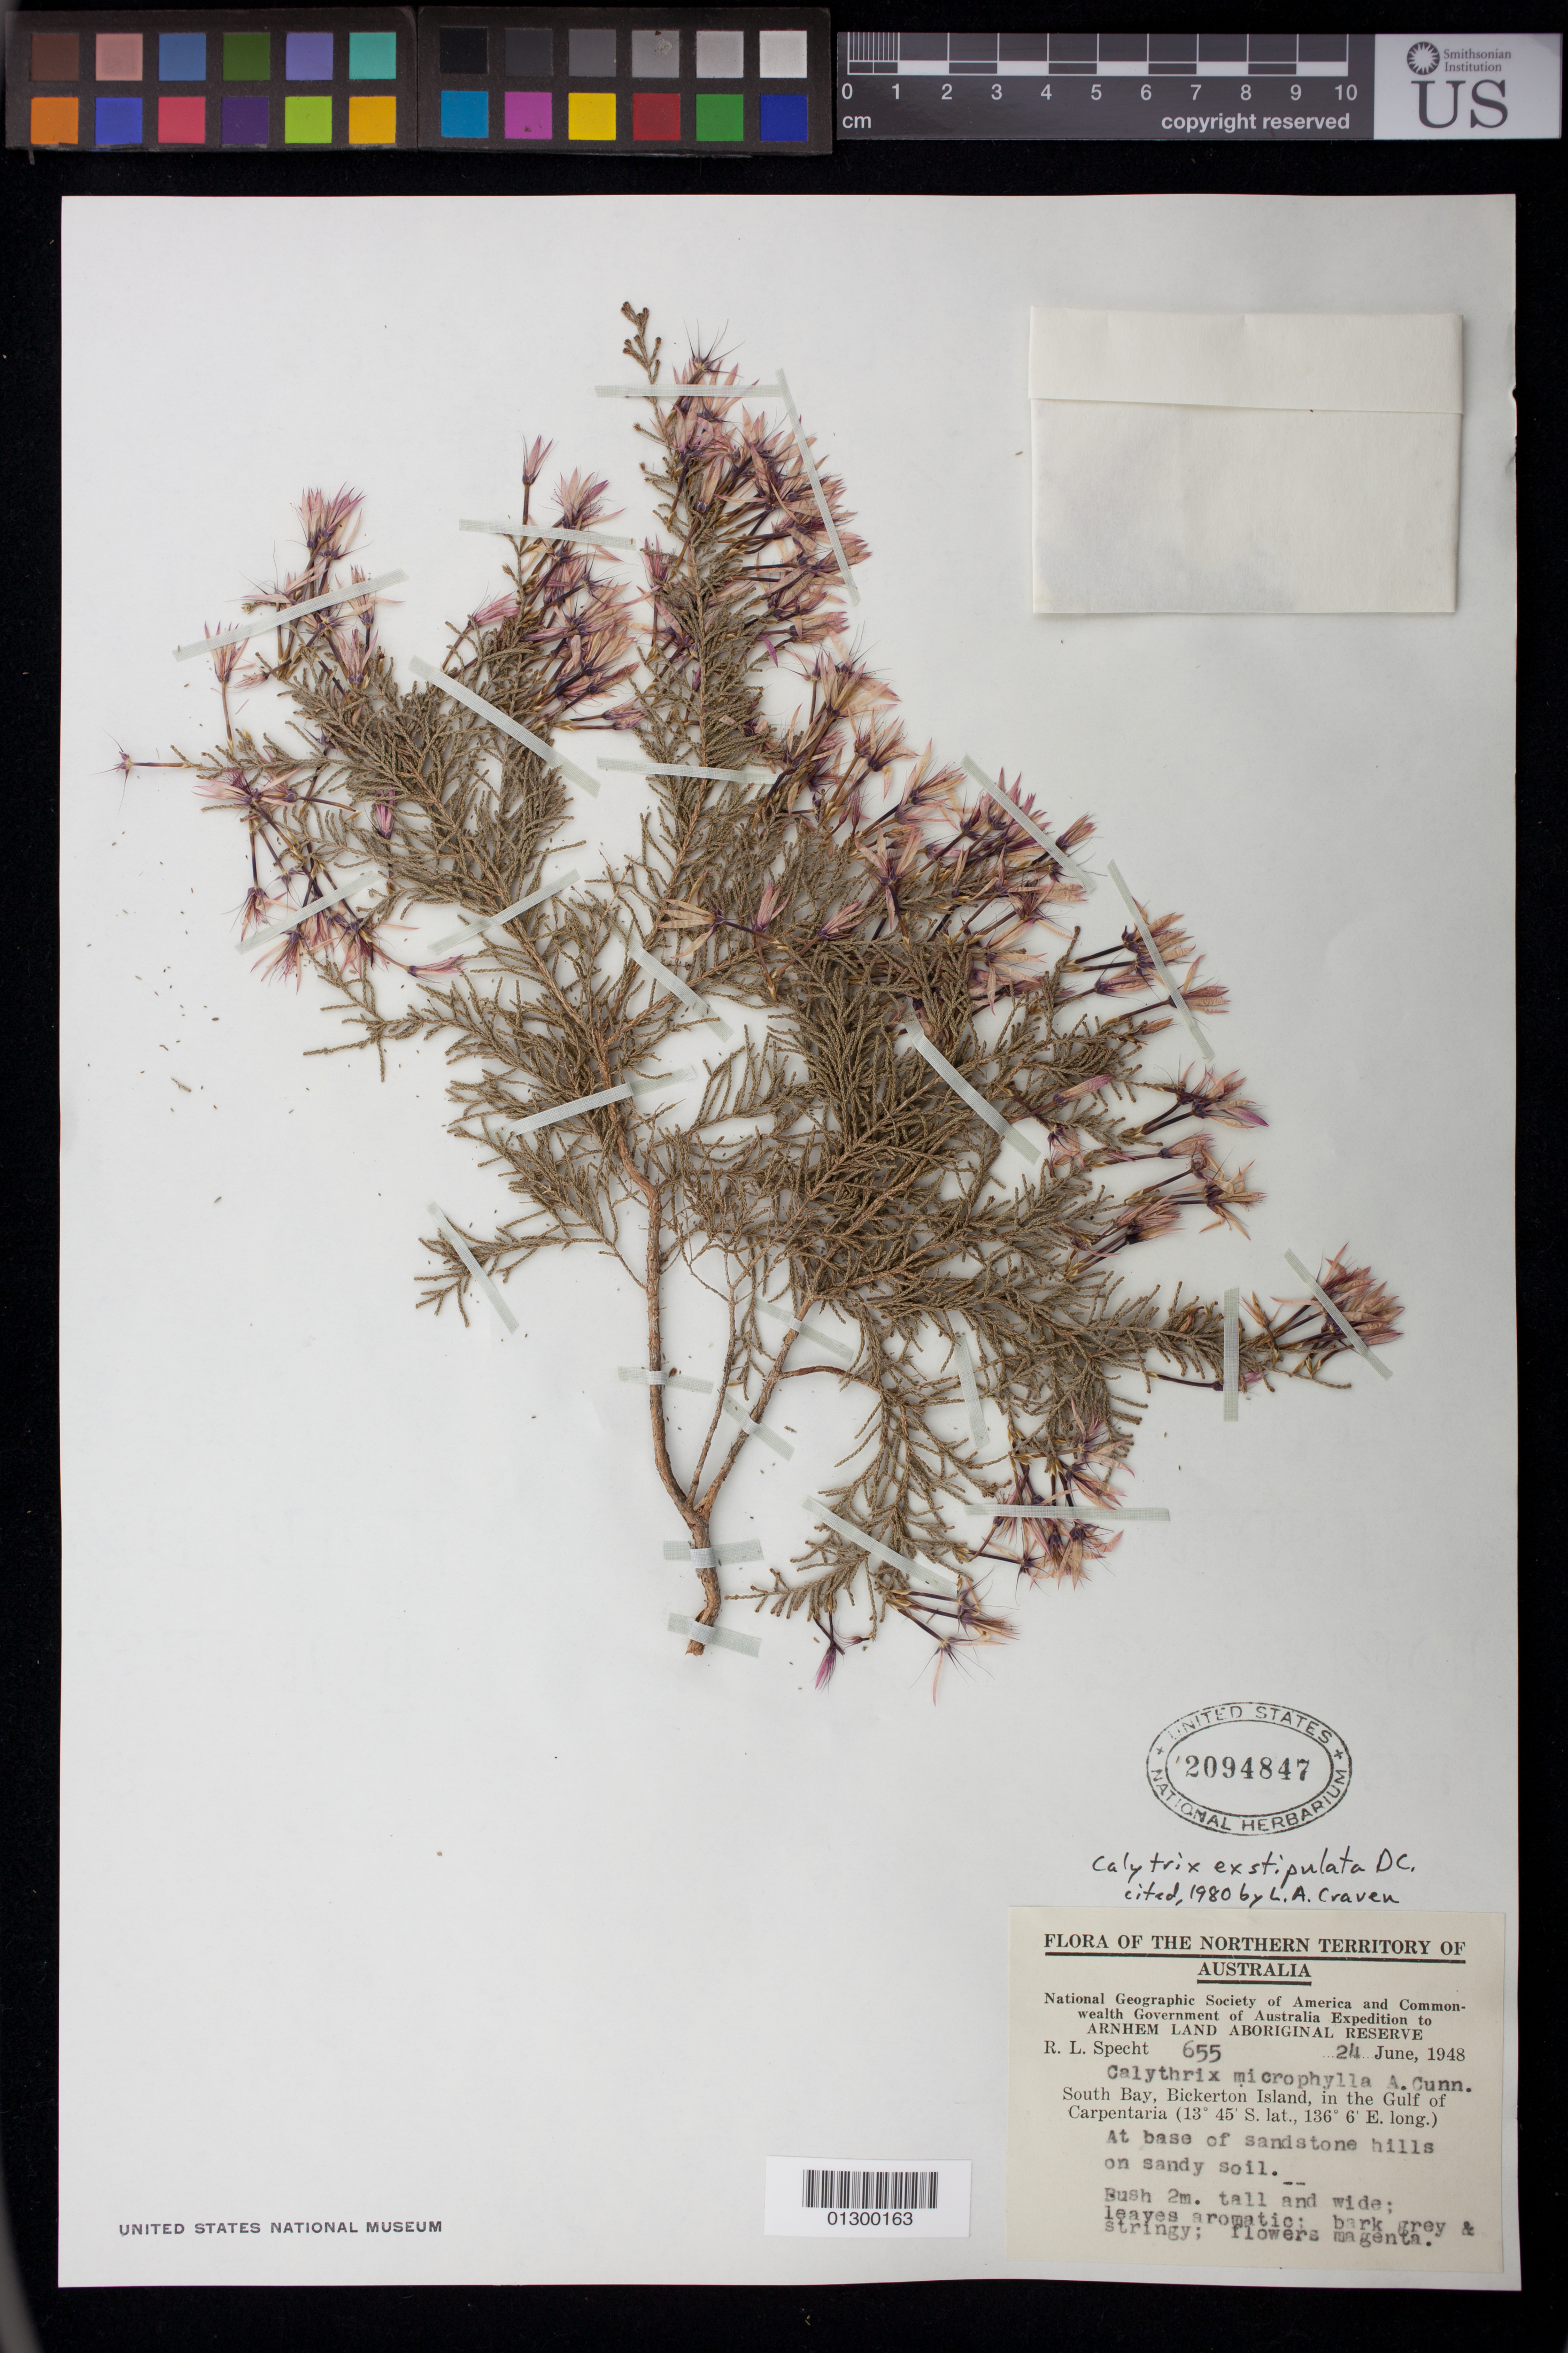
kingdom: Plantae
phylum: Tracheophyta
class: Magnoliopsida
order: Myrtales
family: Myrtaceae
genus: Calytrix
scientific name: Calytrix exstipulata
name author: D.C.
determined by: Craven, L. A.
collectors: R. L. Specht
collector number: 655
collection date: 1948-06-24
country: Australia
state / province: Northern Territory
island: Bickerton Island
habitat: At base of sandstone hills on sandy soil.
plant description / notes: Bush 2 m. tall and wide; leaves aromatic; bark grey and stringy; flowers magenta.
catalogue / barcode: US 2094847